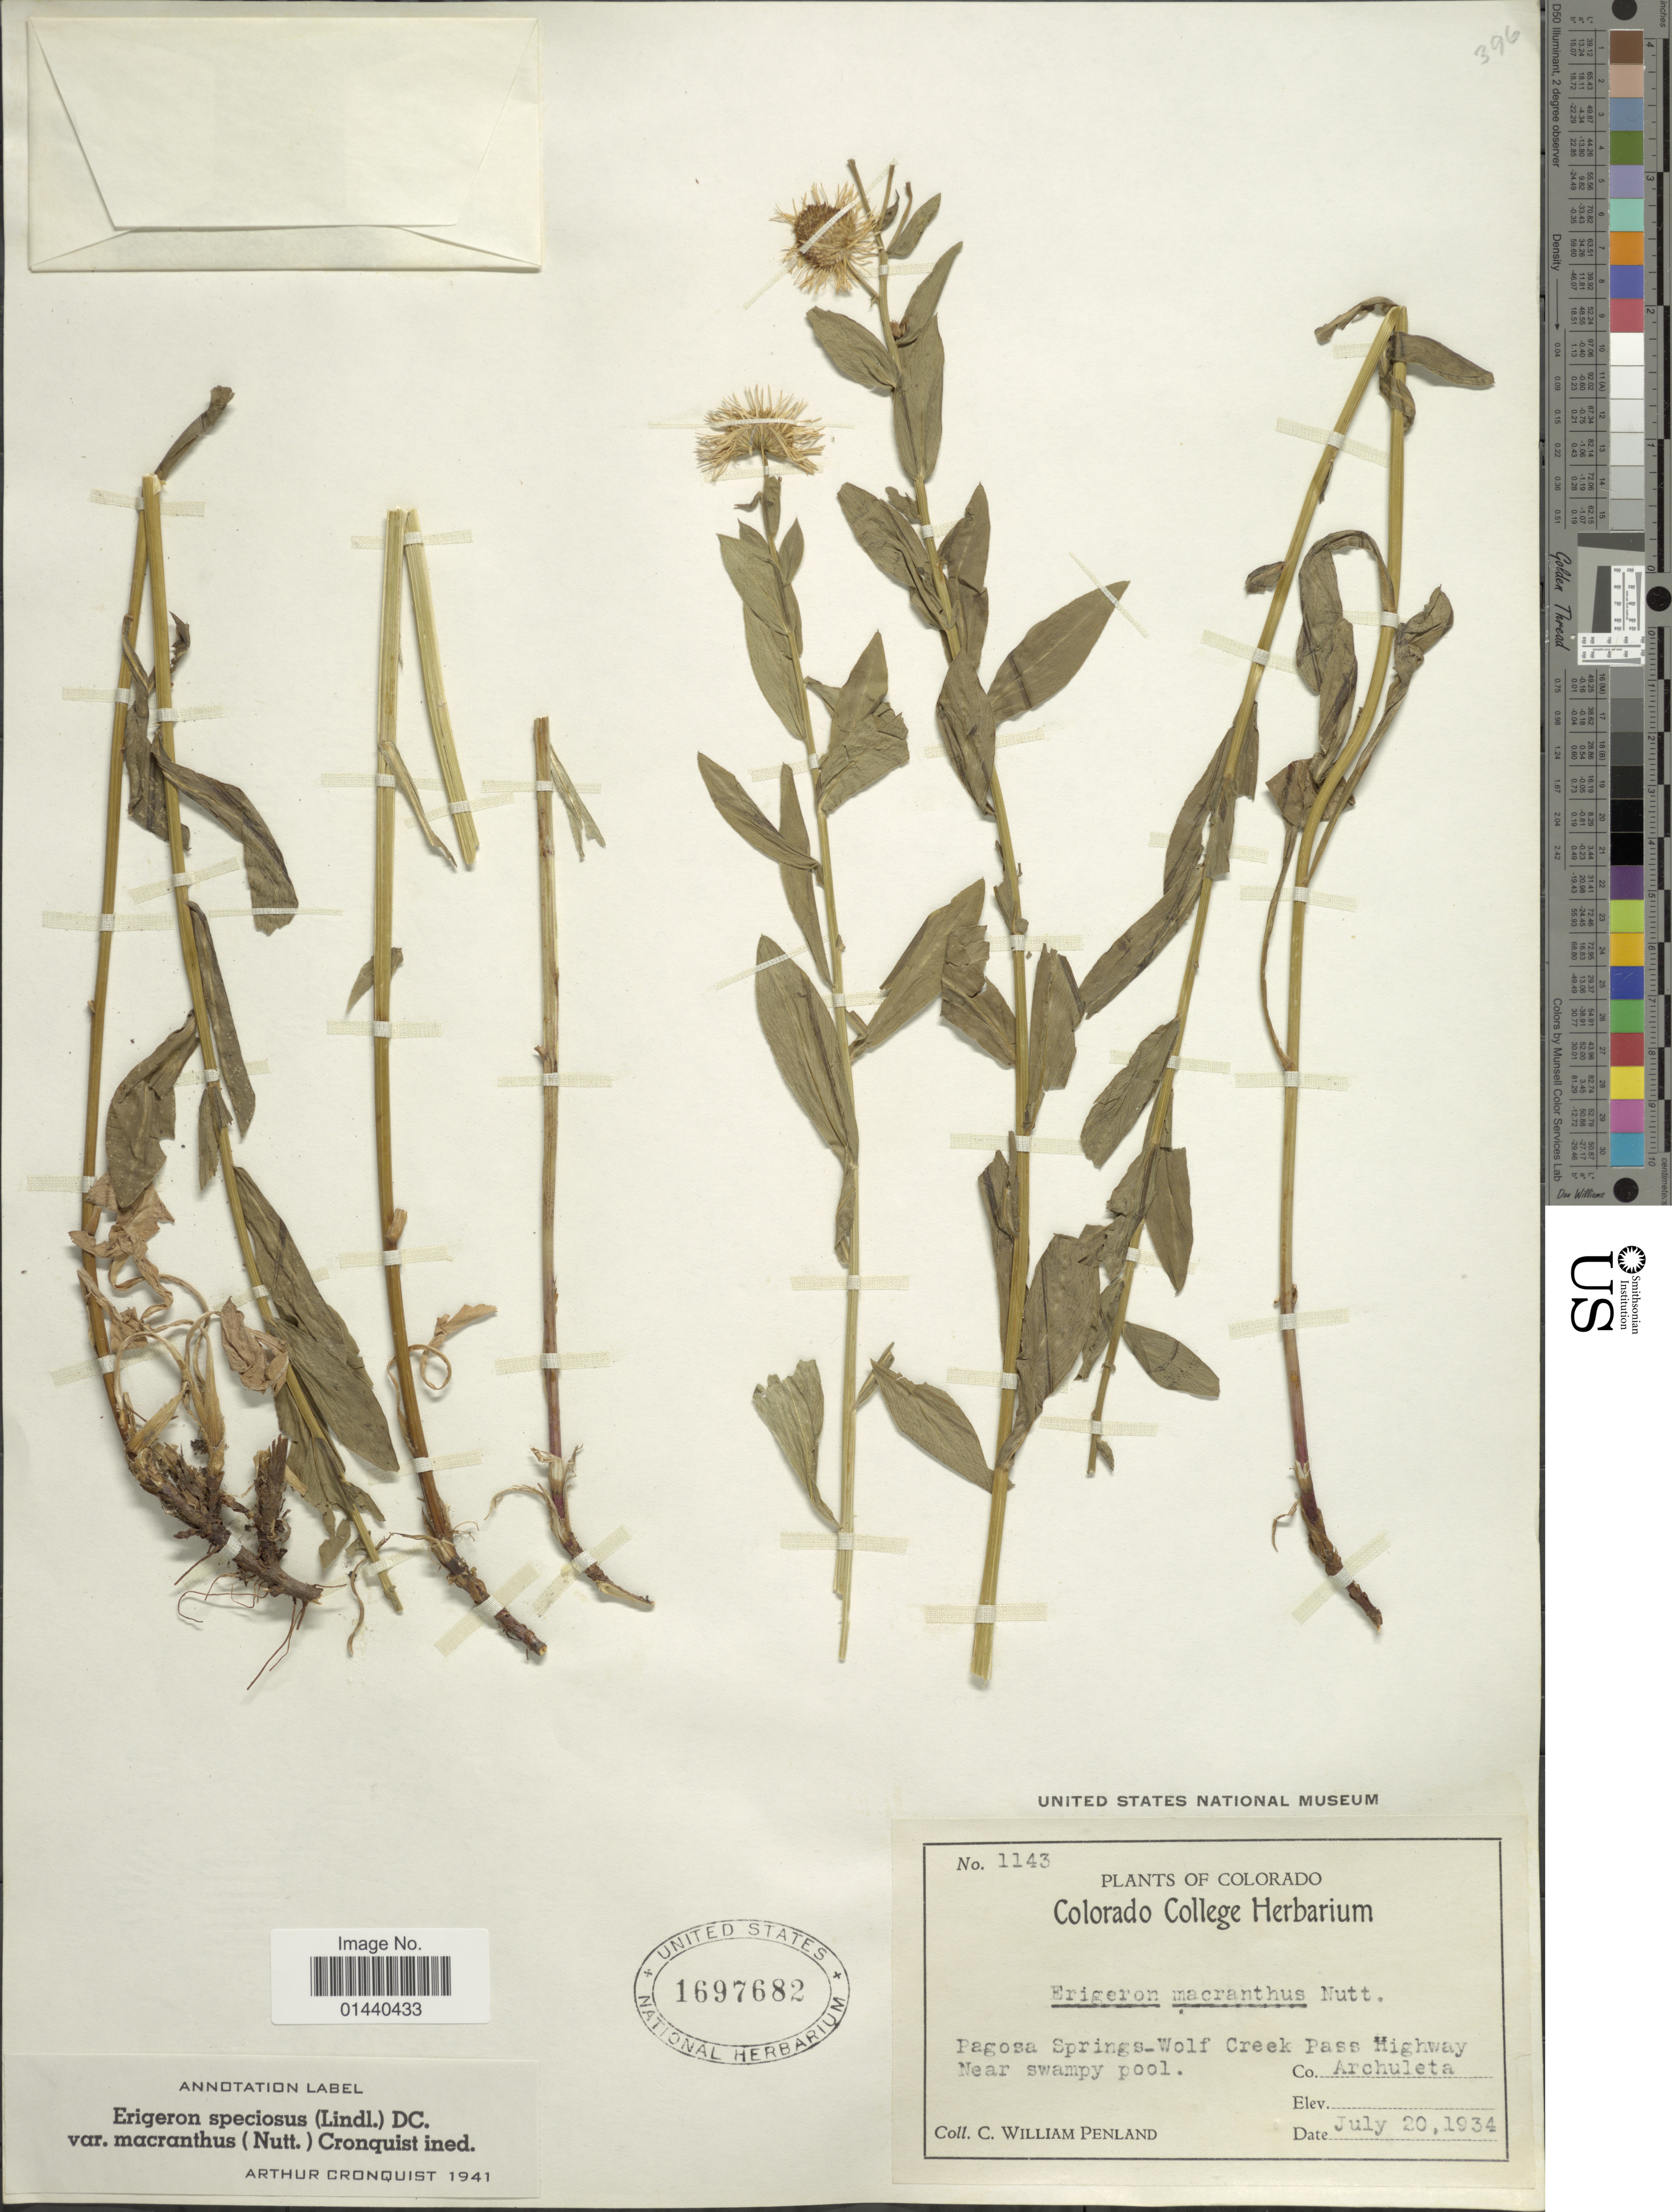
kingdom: Plantae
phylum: Tracheophyta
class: Magnoliopsida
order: Asterales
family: Asteraceae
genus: Erigeron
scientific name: Erigeron speciosus var. macranthus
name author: (Nutt.) Cronq.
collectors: C. W. Penland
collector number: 1143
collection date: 1934-07-20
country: United States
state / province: Colorado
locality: Pagosqa Springs-Wolf Creek Pass Highway near swampy pool. Co. Archuleta.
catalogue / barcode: US 1697682